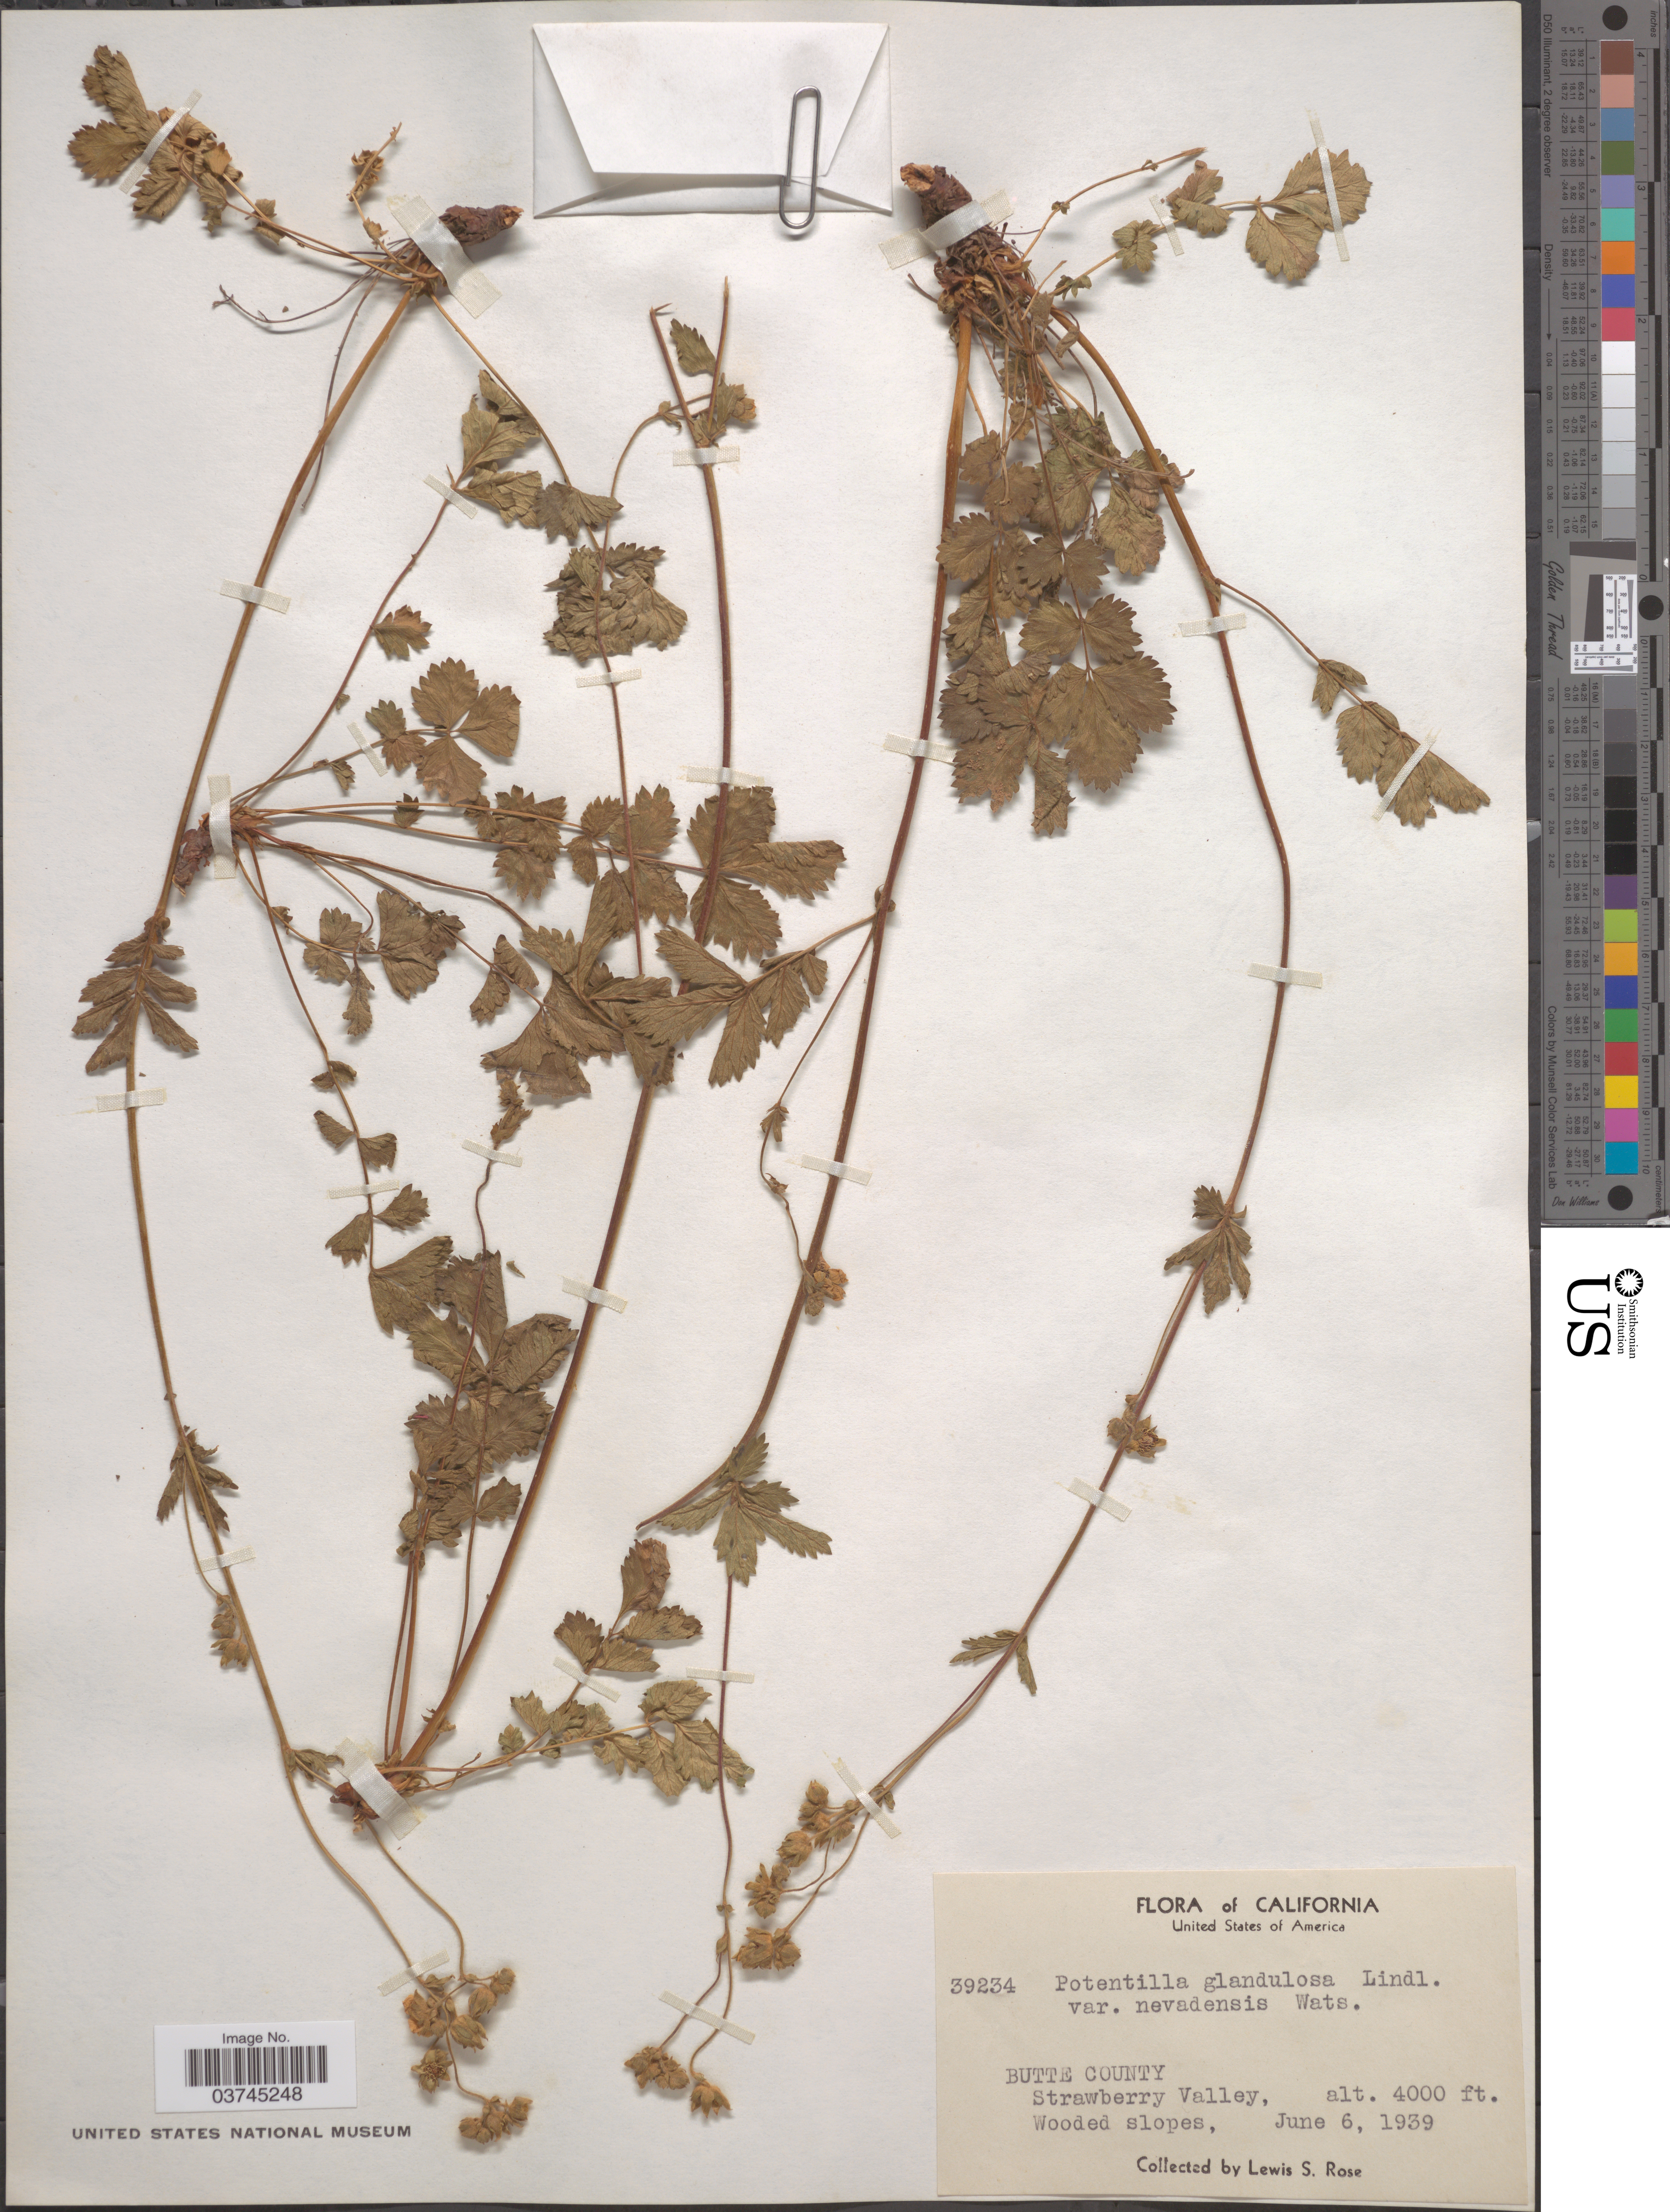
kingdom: Plantae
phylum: Tracheophyta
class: Magnoliopsida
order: Rosales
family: Rosaceae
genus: Drymocallis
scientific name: Drymocallis hansenii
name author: (Greene) Rydb.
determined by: (UCJEPS database)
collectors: L. S. Rose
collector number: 39234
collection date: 1939-06-06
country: United States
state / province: California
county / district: Butte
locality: Butte County. Strawberry Valley.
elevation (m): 1219